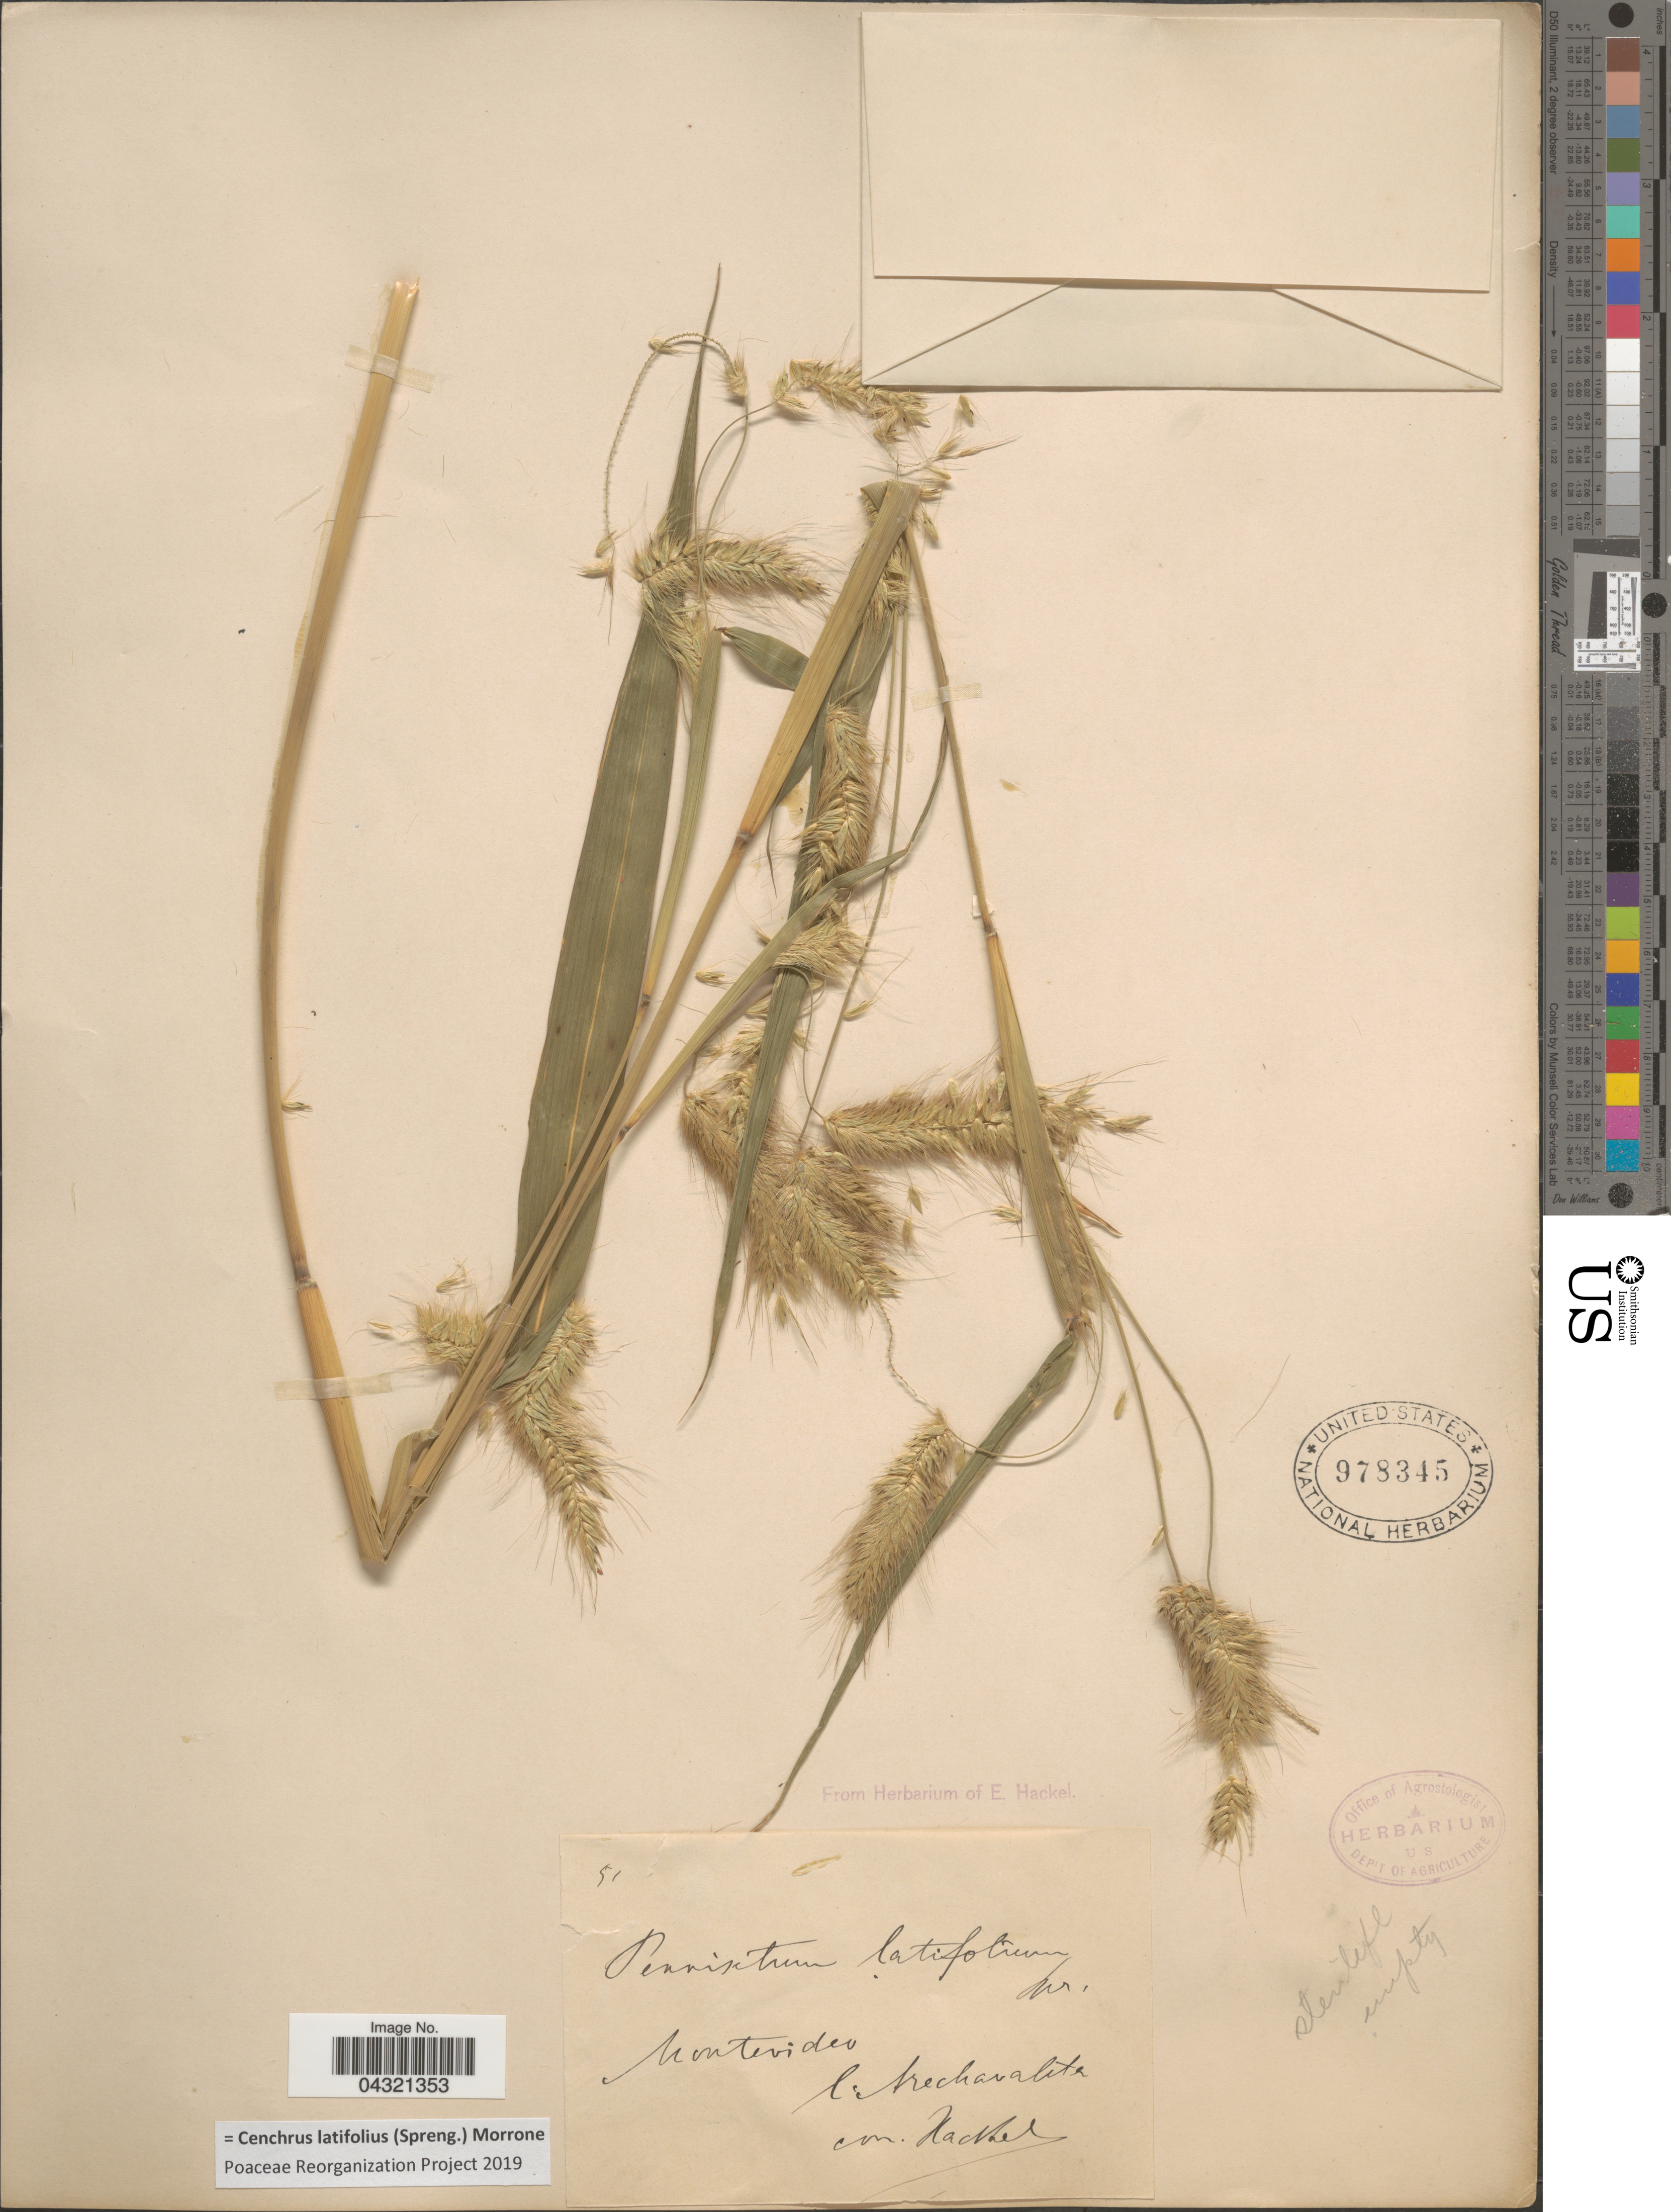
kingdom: Plantae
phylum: Tracheophyta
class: Liliopsida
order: Poales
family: Poaceae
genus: Cenchrus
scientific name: Cenchrus latifolius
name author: (Spreng.) Morrone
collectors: Arechavaleta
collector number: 51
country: Uruguay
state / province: Montevideo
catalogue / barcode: US 978345